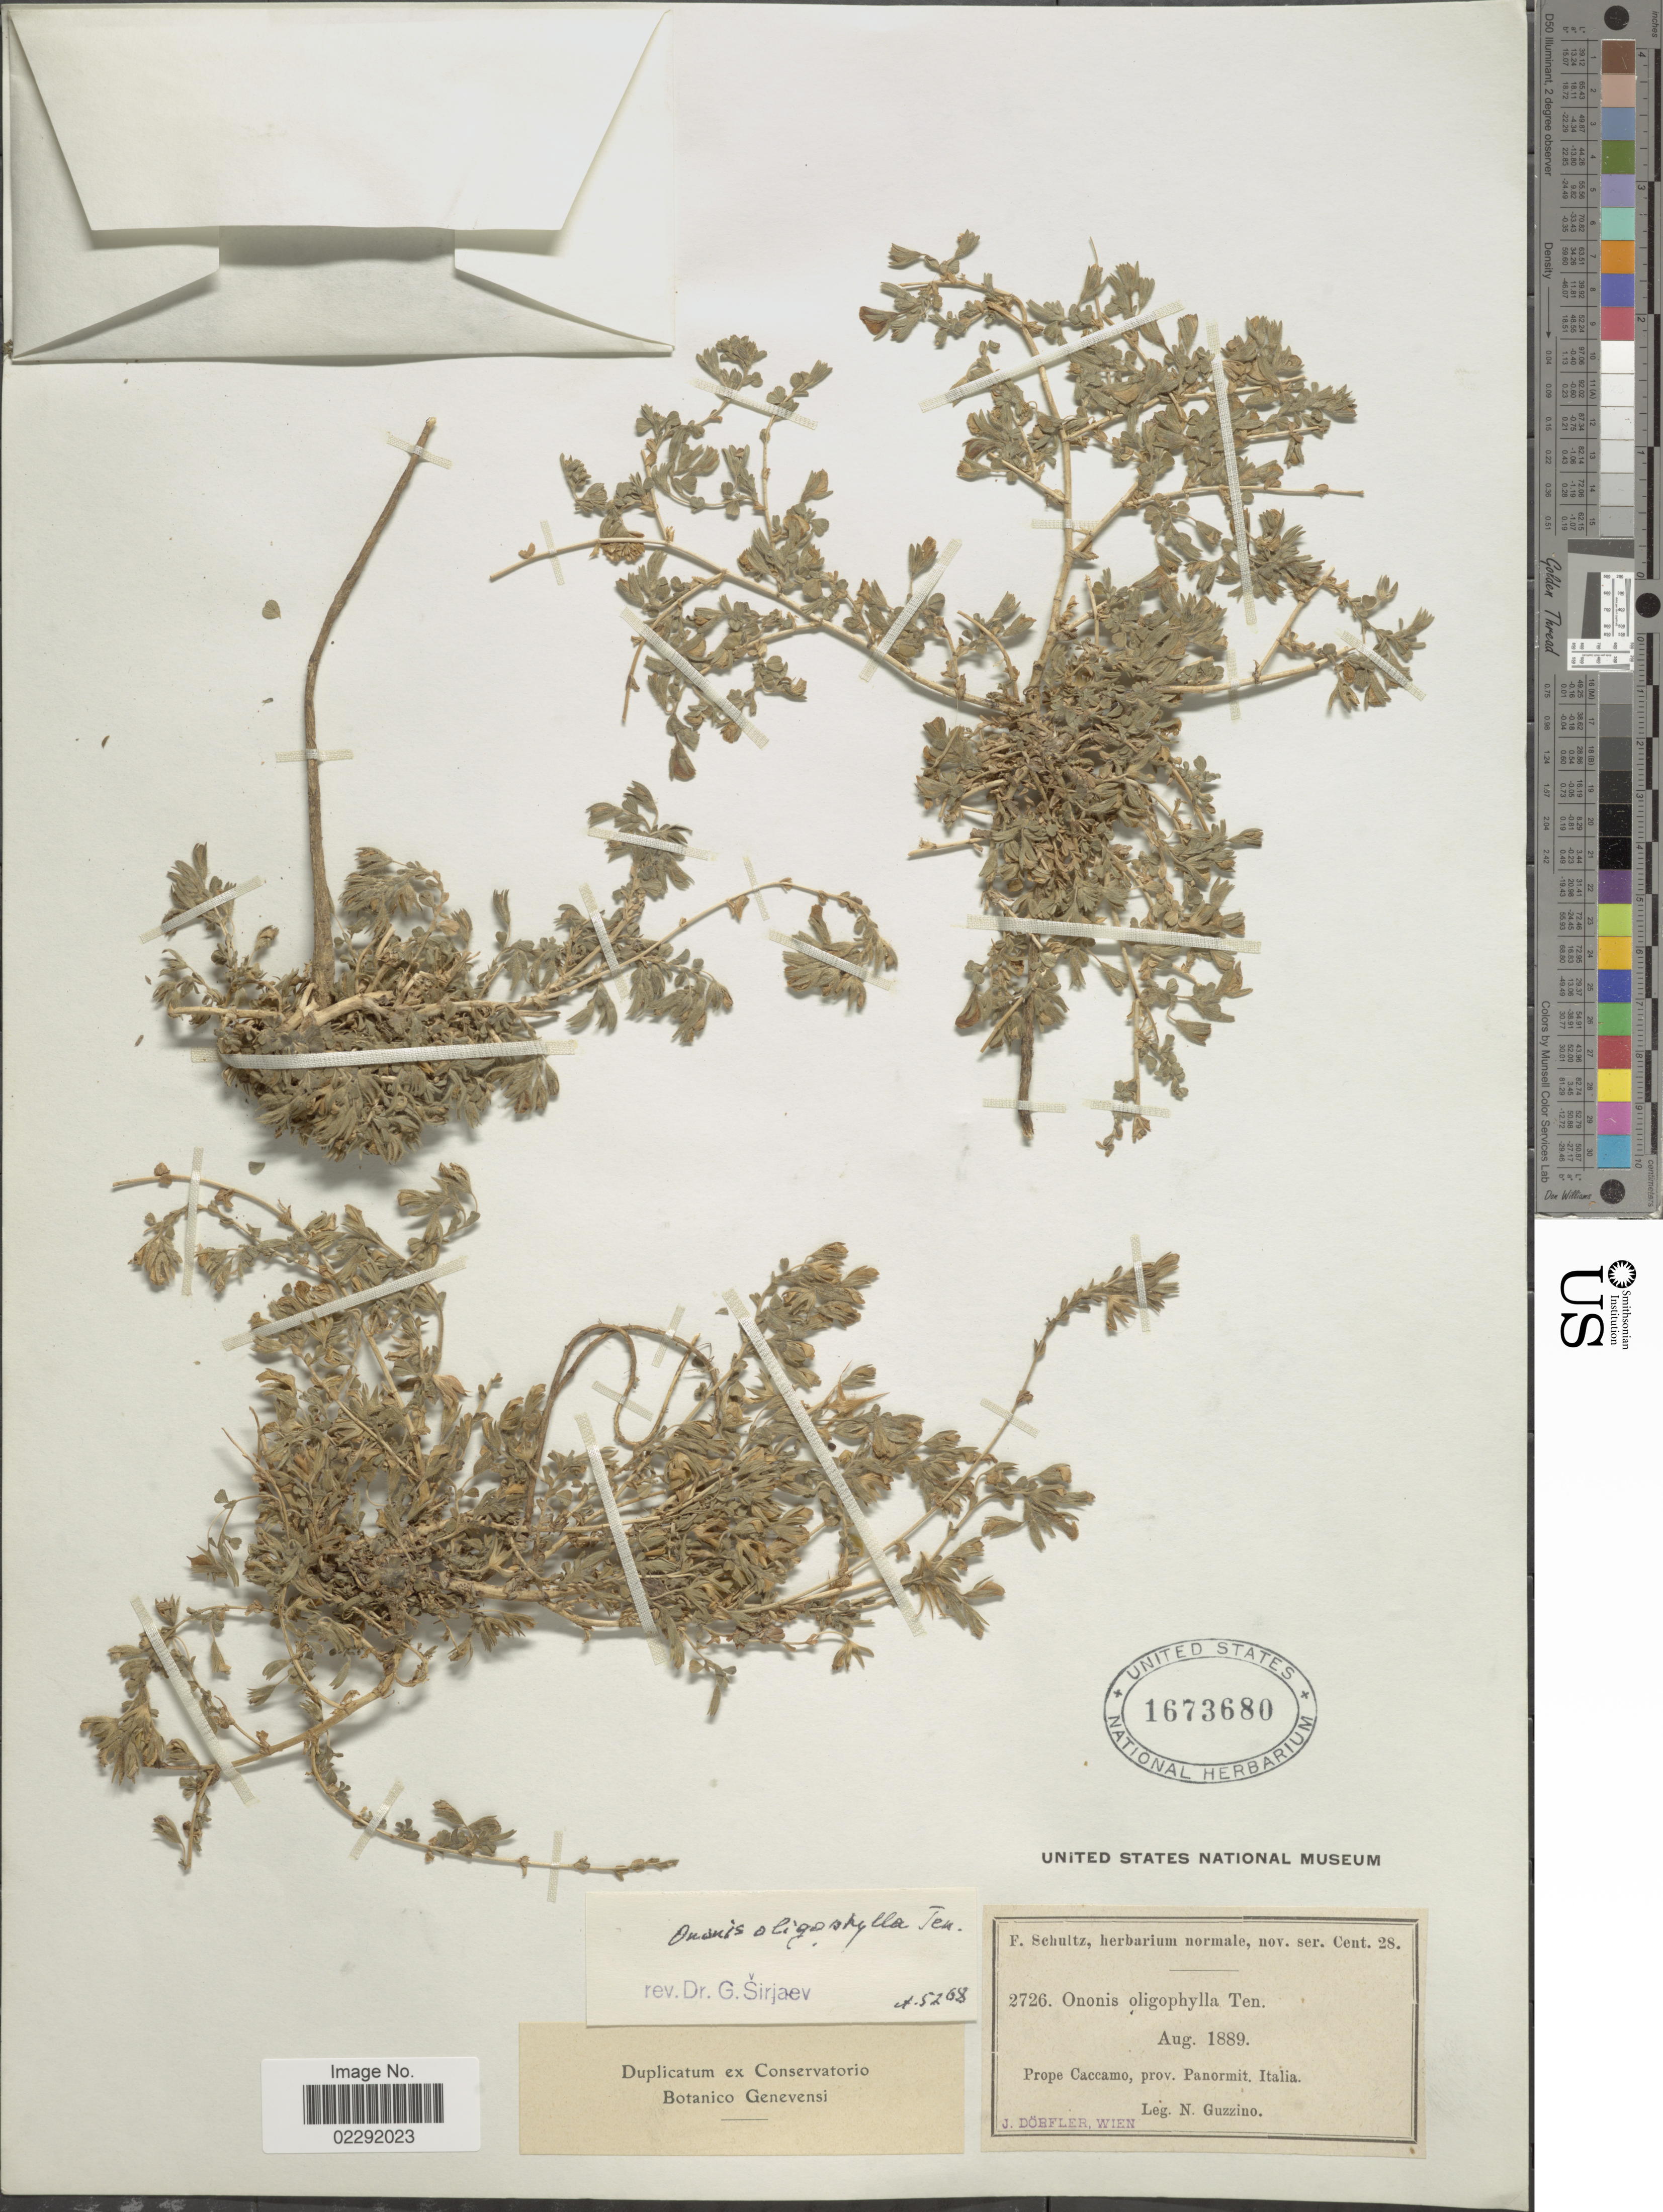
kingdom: Plantae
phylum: Tracheophyta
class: Magnoliopsida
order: Fabales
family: Fabaceae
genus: Ononis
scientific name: Ononis oligophylla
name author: Ten.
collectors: N. Guzzino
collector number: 2726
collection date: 1889-08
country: Italy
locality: Prope Caccamo, Prov. Panormit.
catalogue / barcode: US 1673680